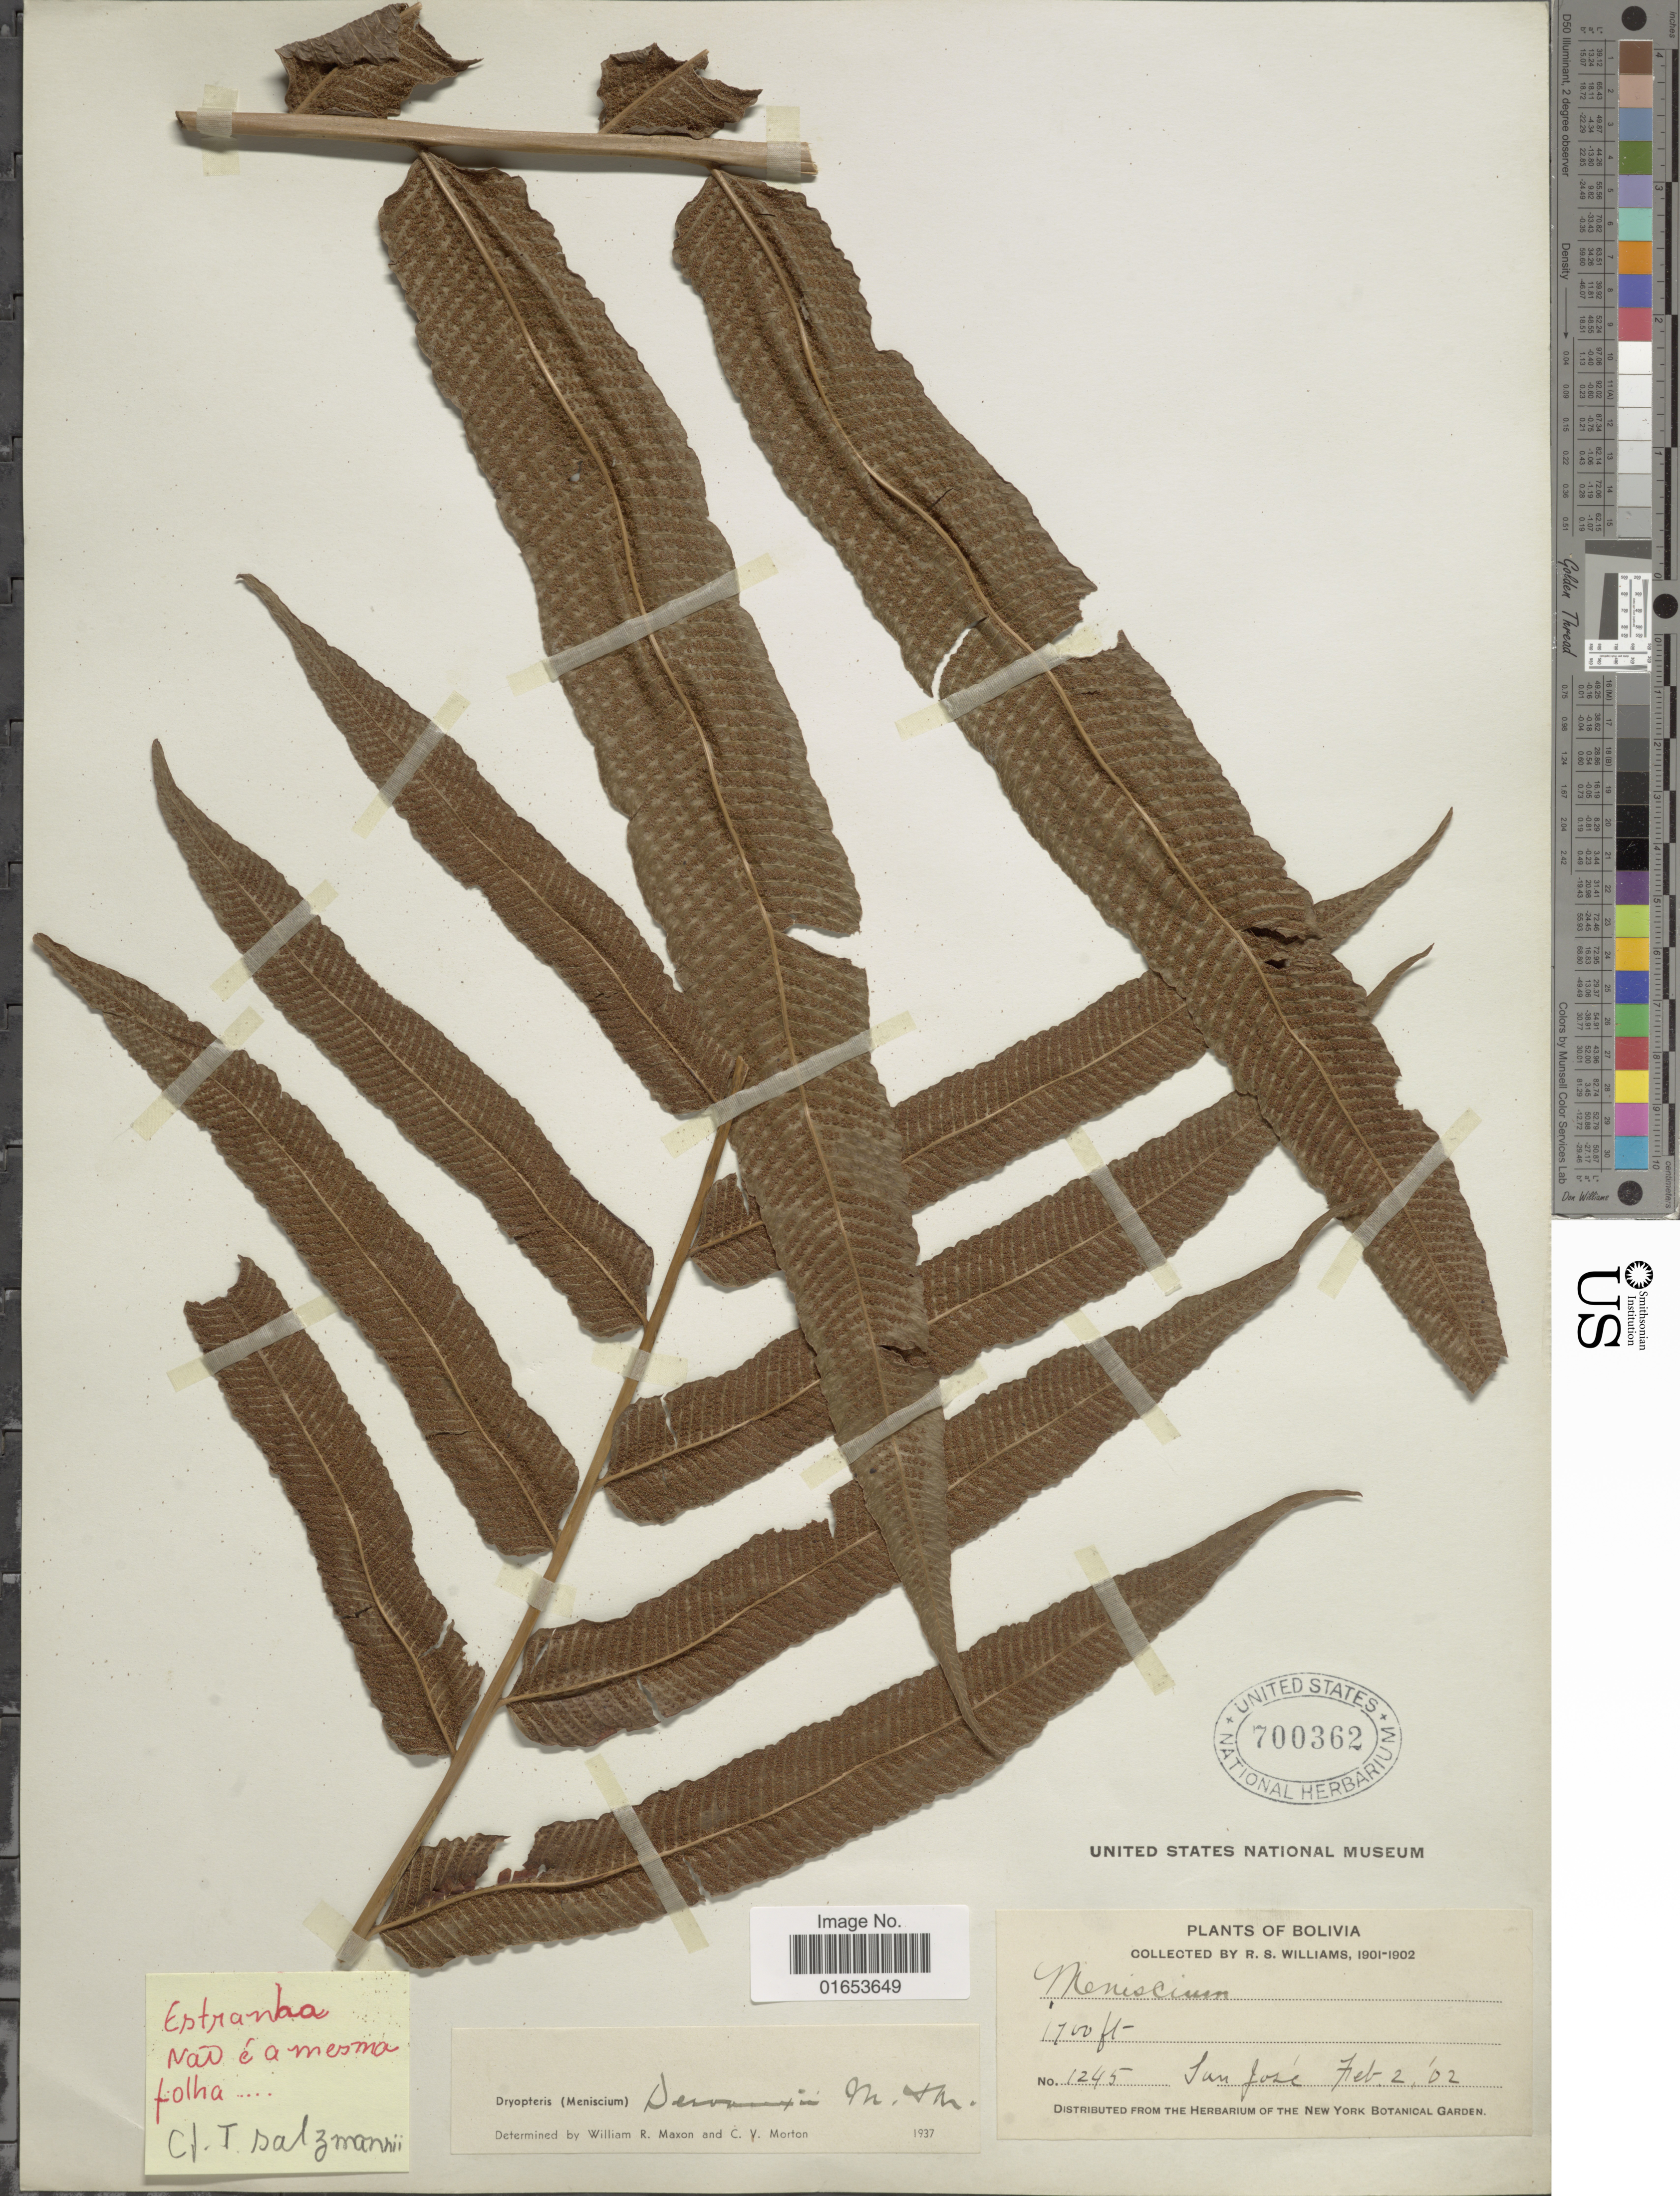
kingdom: Plantae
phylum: Tracheophyta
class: Polypodiopsida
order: Polypodiales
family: Thelypteridaceae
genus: Meniscium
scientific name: Meniscium maxonianum (A.R. Sm.) comb. nov., ined. 2015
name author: (A.R. Sm.)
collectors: R. S. Williams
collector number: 1245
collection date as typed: Feb. 2, '02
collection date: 1902-02-02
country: Bolivia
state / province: La Paz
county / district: Munecas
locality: San José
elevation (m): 518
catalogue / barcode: US 700362